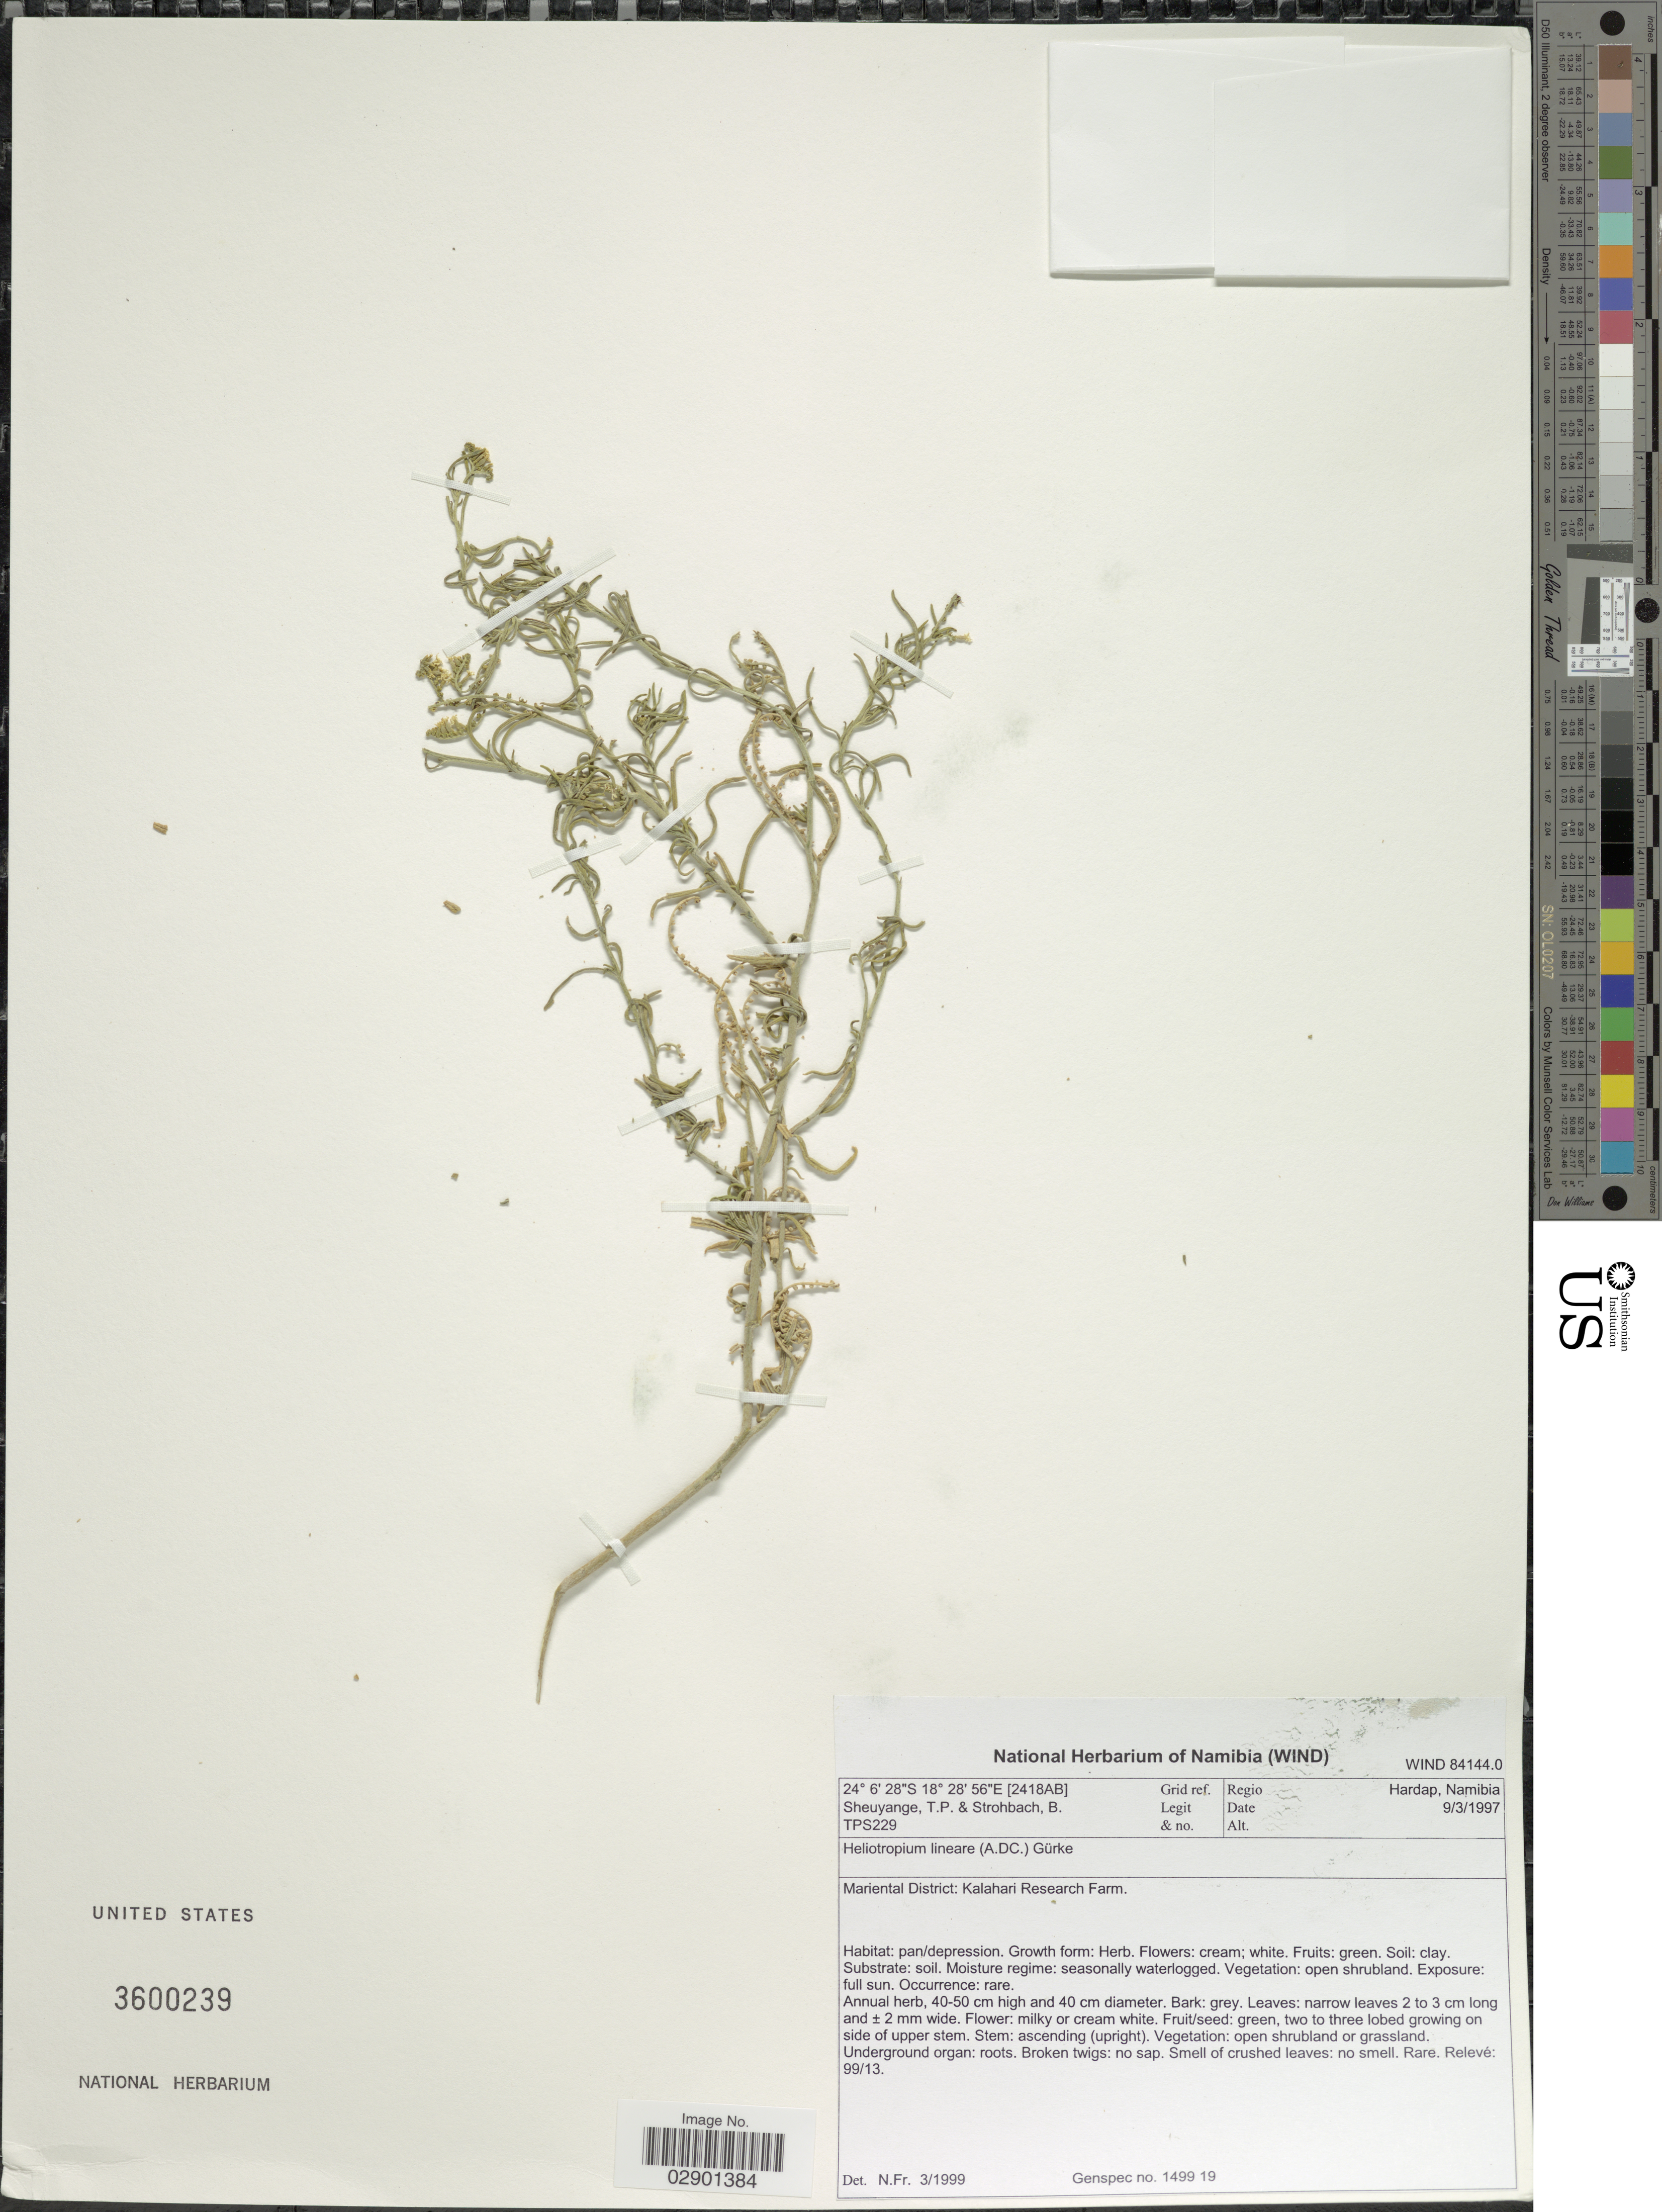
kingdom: Plantae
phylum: Tracheophyta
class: Magnoliopsida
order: Boraginales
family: Heliotropiaceae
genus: Heliotropium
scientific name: Heliotropium lineare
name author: C.H. Wright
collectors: T. Sheuyange & B. Strohbach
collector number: TPS229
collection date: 1997-03-09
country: Namibia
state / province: Hardap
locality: [2418AB] Grid ref. Mariental District: Kalahari Research Farm.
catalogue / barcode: US 3600239